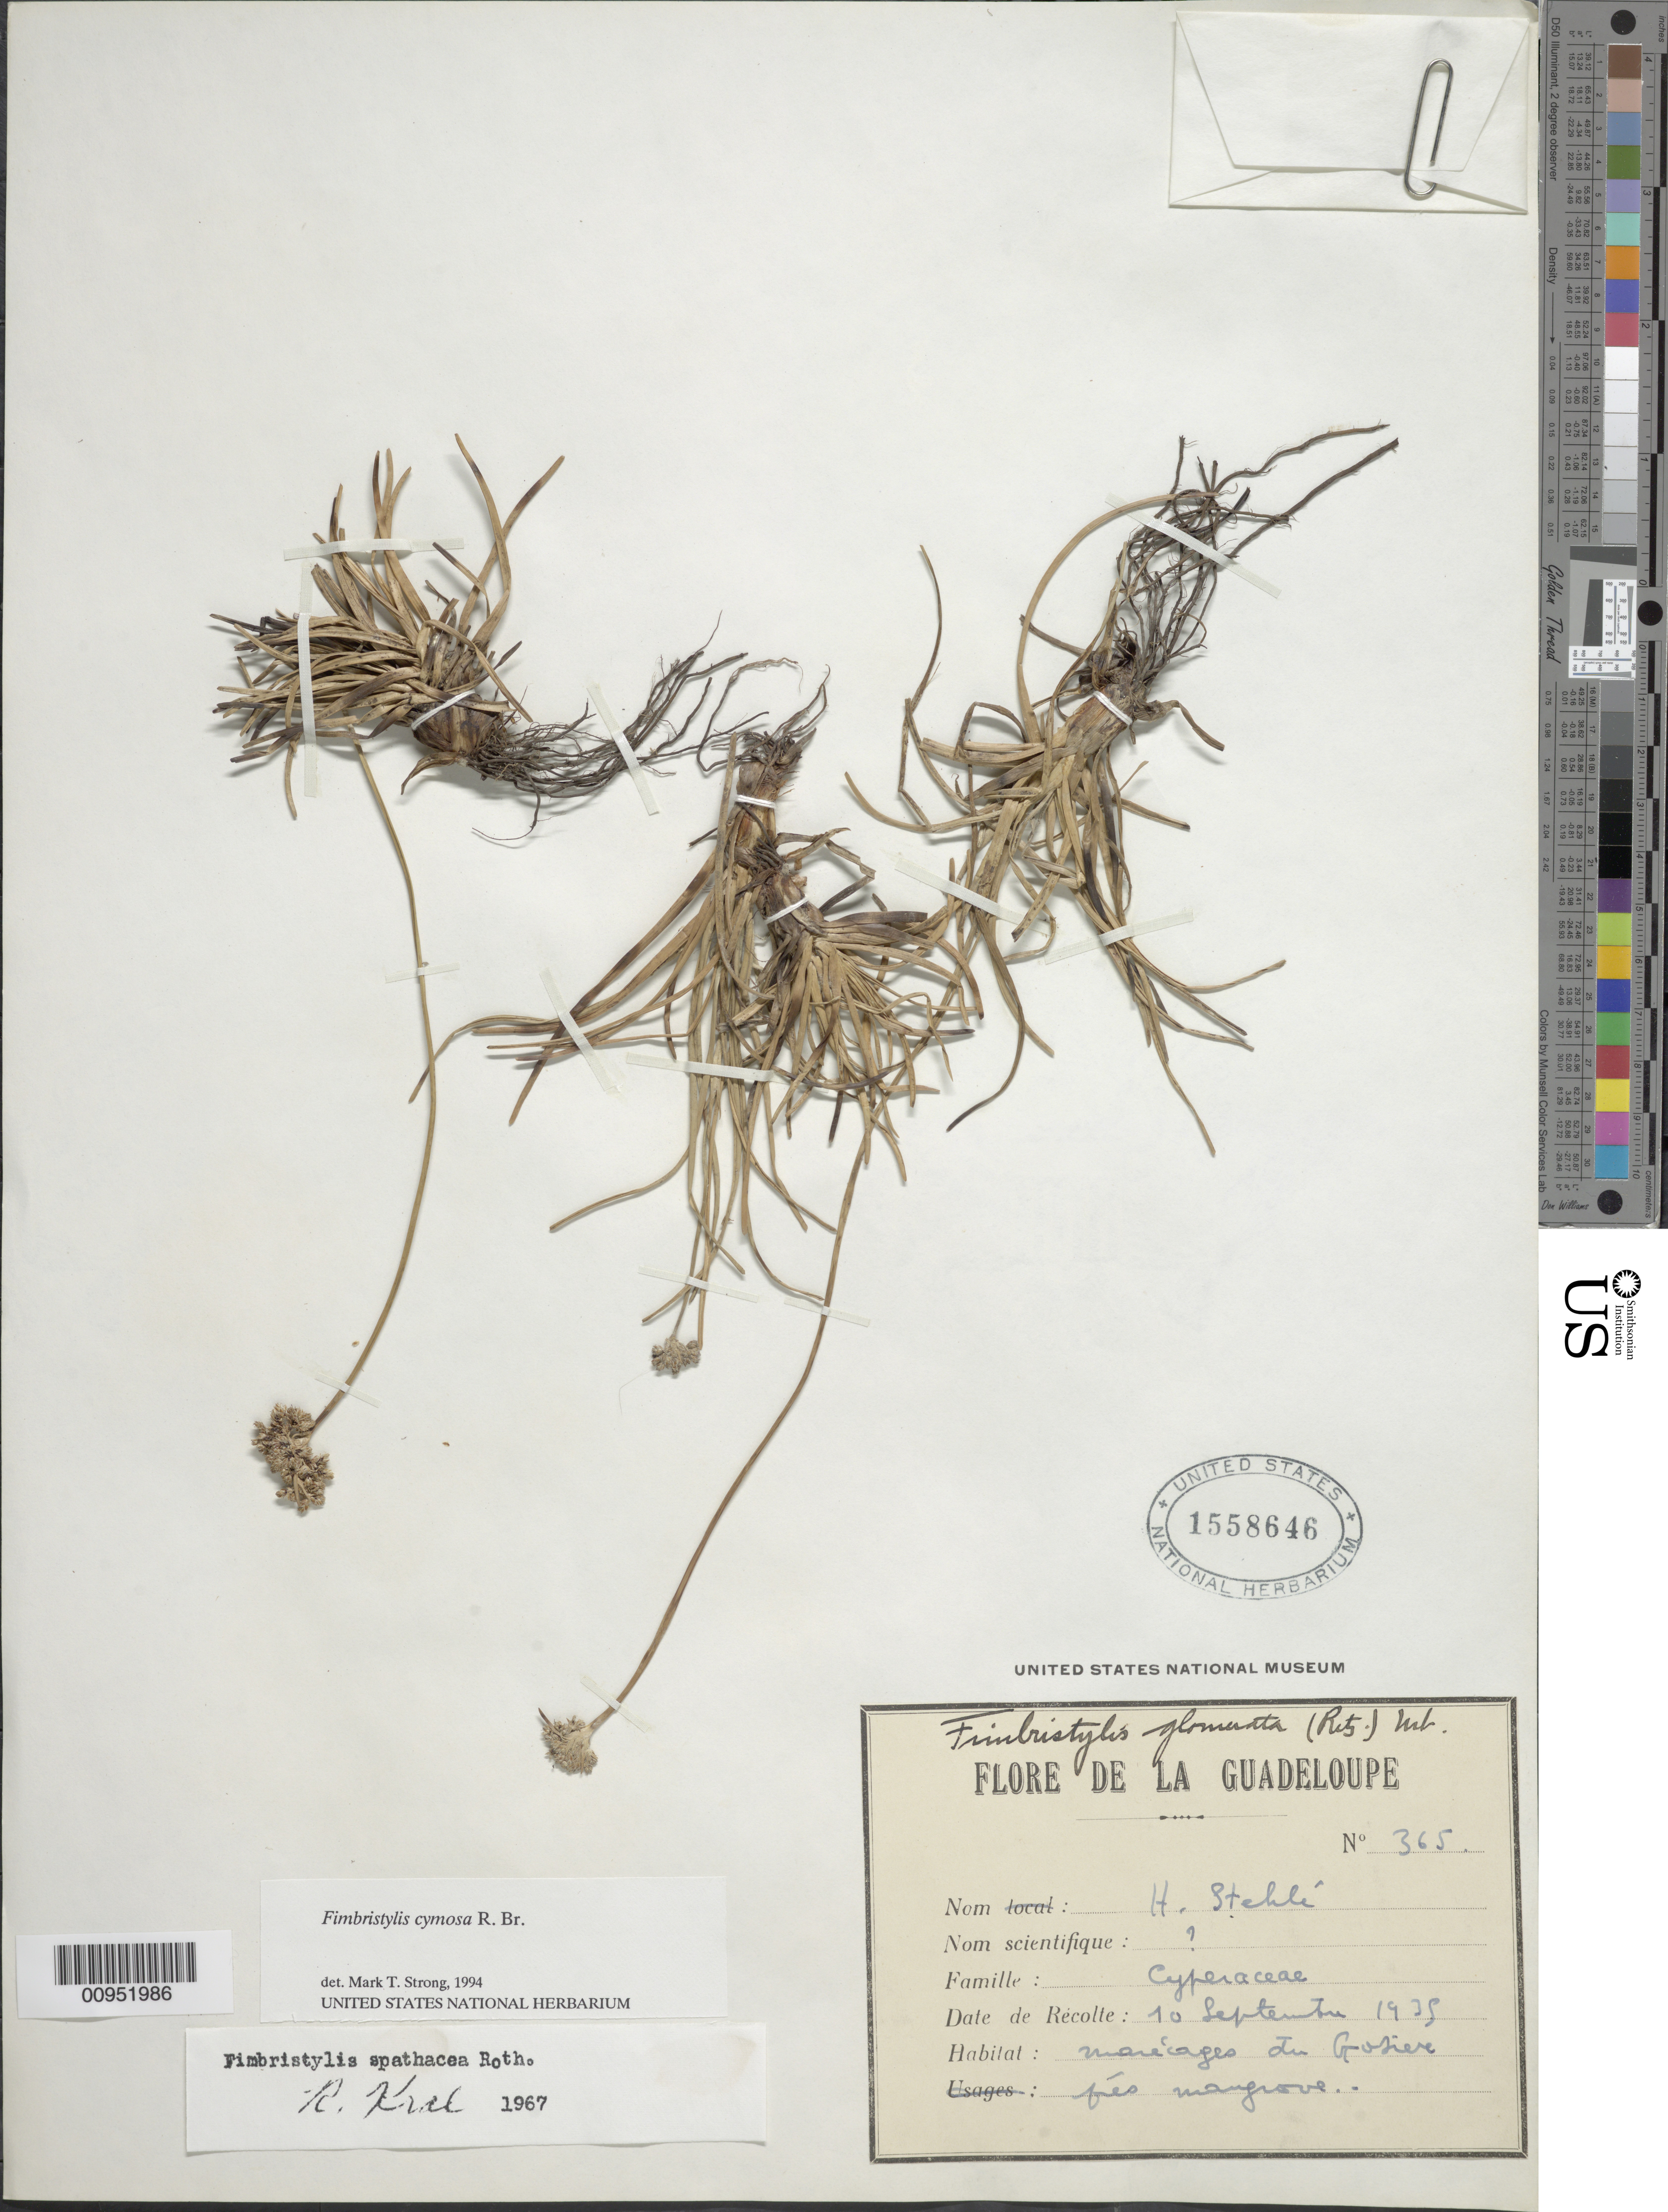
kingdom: Plantae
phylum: Tracheophyta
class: Liliopsida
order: Poales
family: Cyperaceae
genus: Fimbristylis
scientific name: Fimbristylis cymosa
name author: R. Br.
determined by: Strong, M. T., (US), Smithsonian Institution - National Museum of Natural History (UNITED STATES)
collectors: H. Stehlé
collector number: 365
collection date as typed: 10 Sep 1939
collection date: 1939-09-10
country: Guadeloupe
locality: marécages du Gosiere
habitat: Marécages, frés mangrove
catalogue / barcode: US 1558646